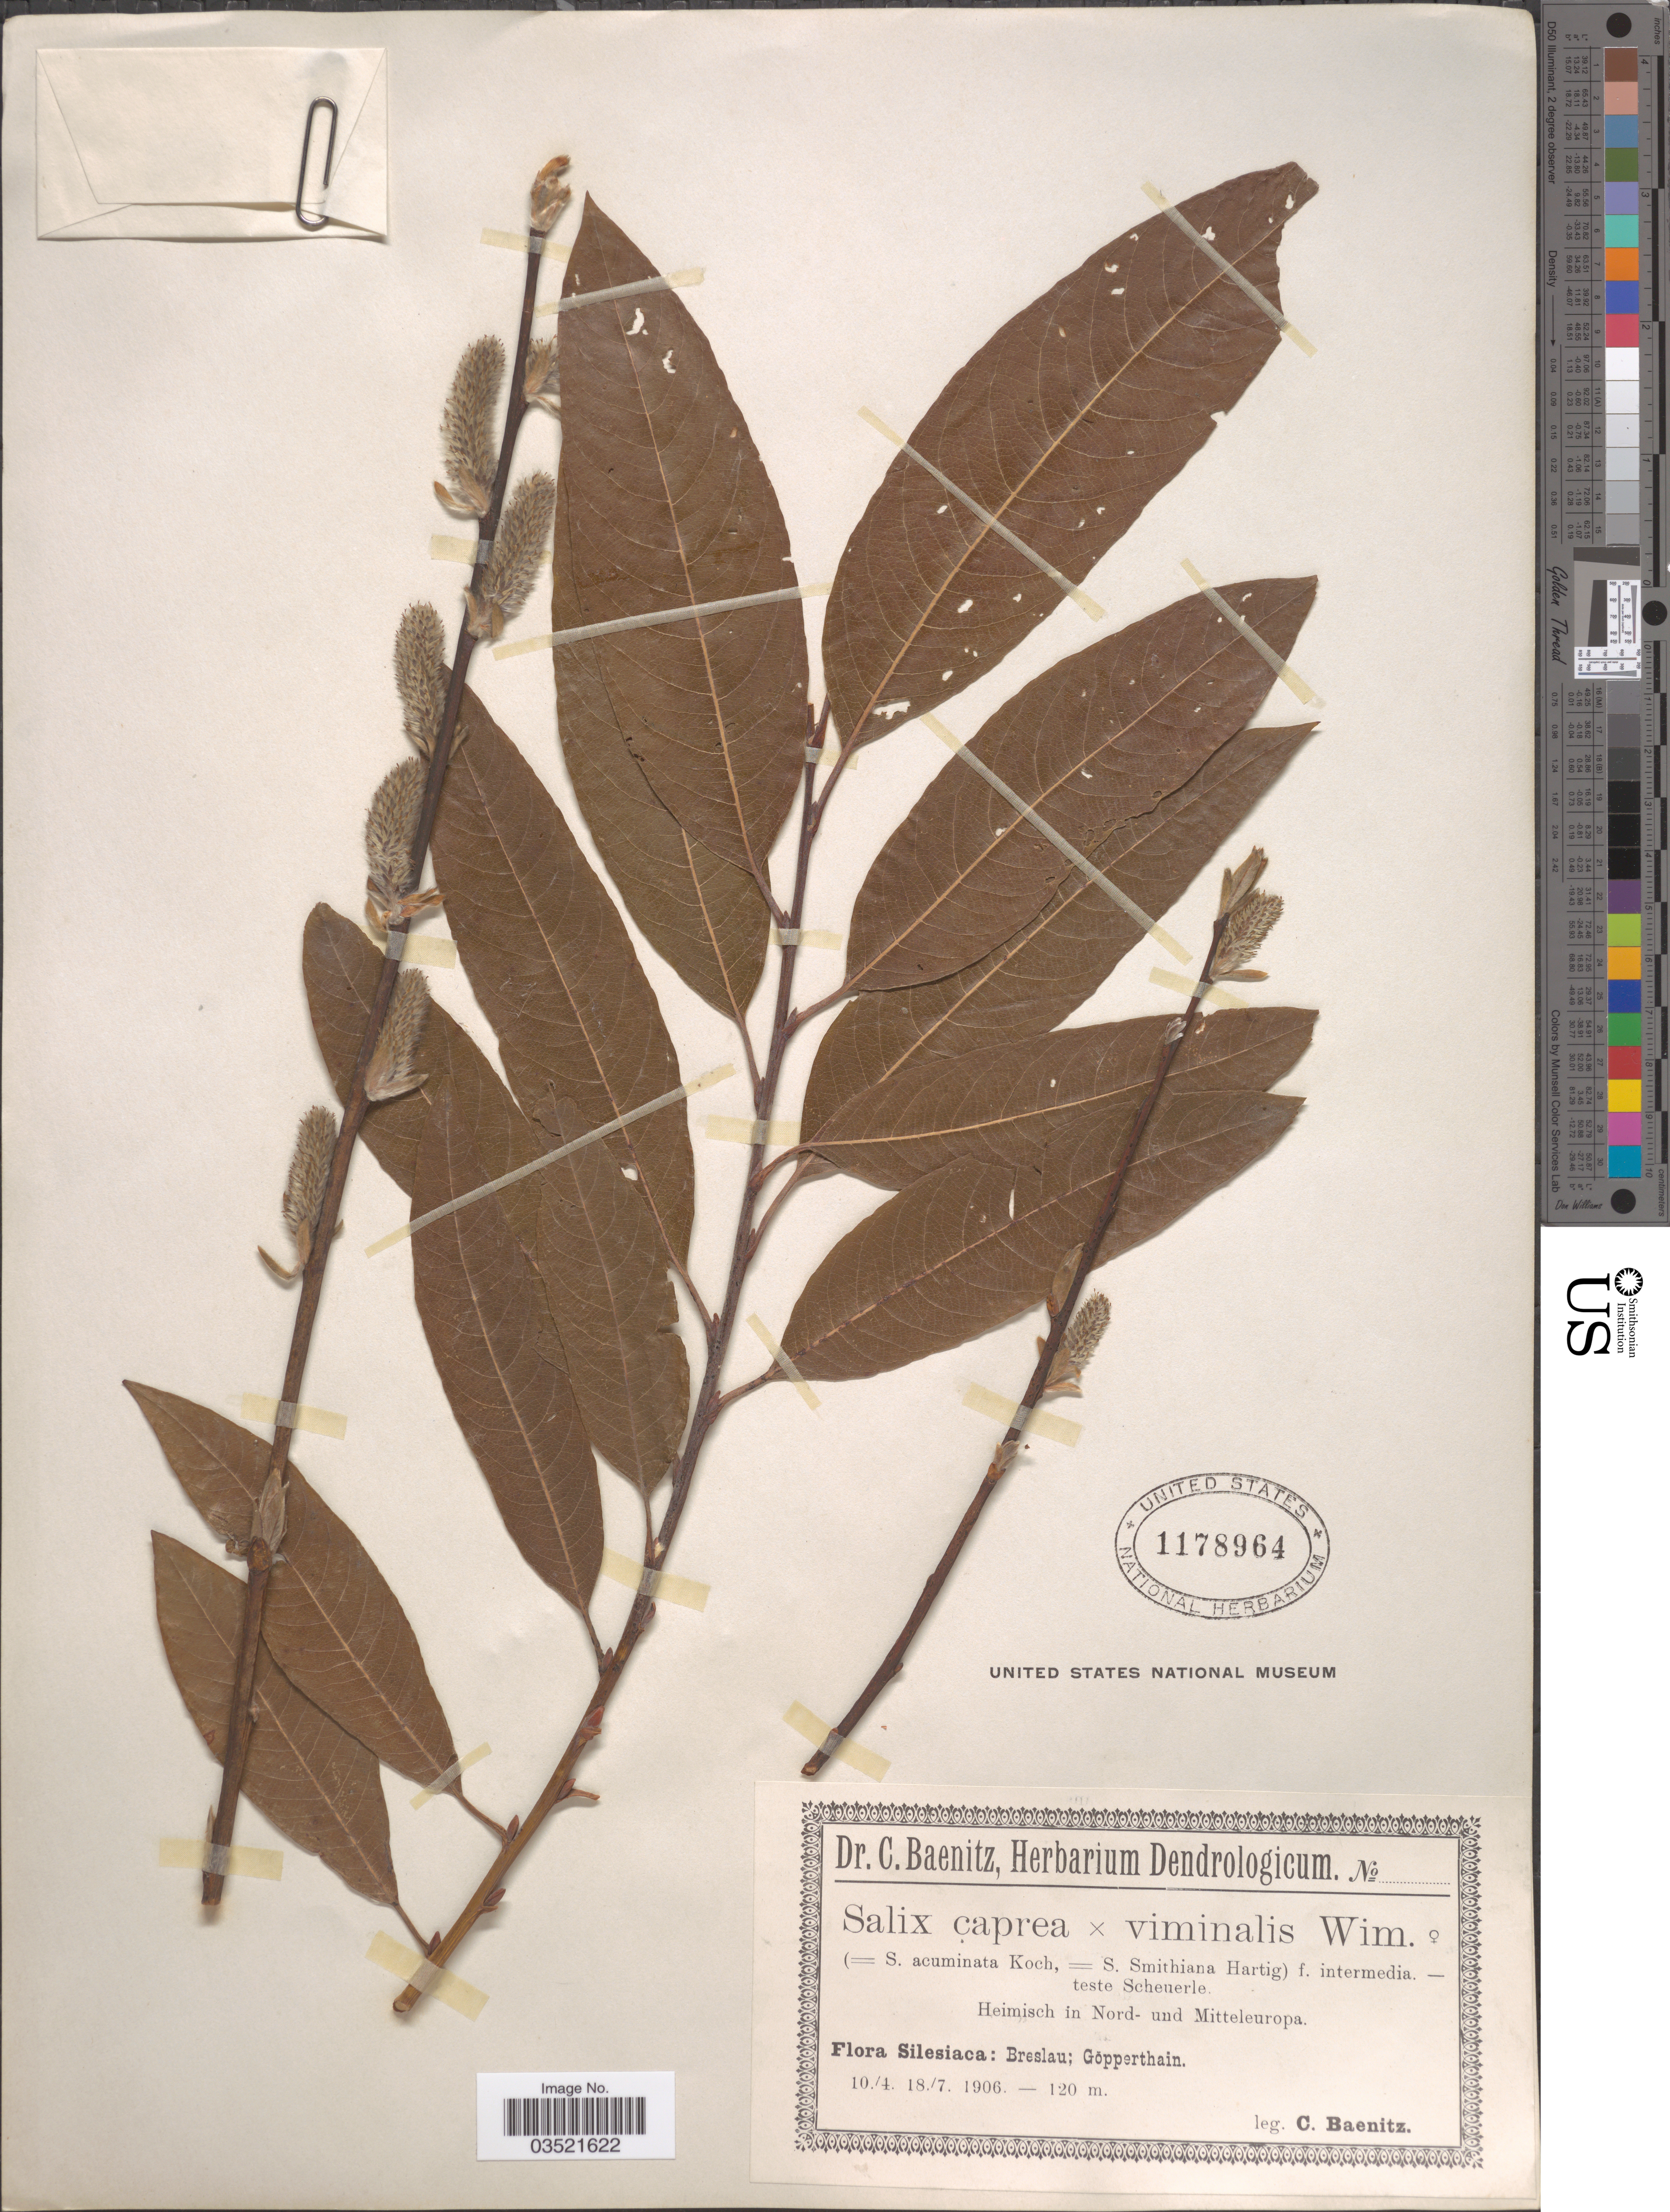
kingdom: Plantae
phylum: Tracheophyta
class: Magnoliopsida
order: Malpighiales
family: Salicaceae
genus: Salix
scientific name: Salix caprea x S. viminalis L.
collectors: C. G. Baenitz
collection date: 1906-04-10/1906-07-18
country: Poland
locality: Silesiaca: Breslau; Göpperthain.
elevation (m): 120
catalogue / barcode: US 1178964